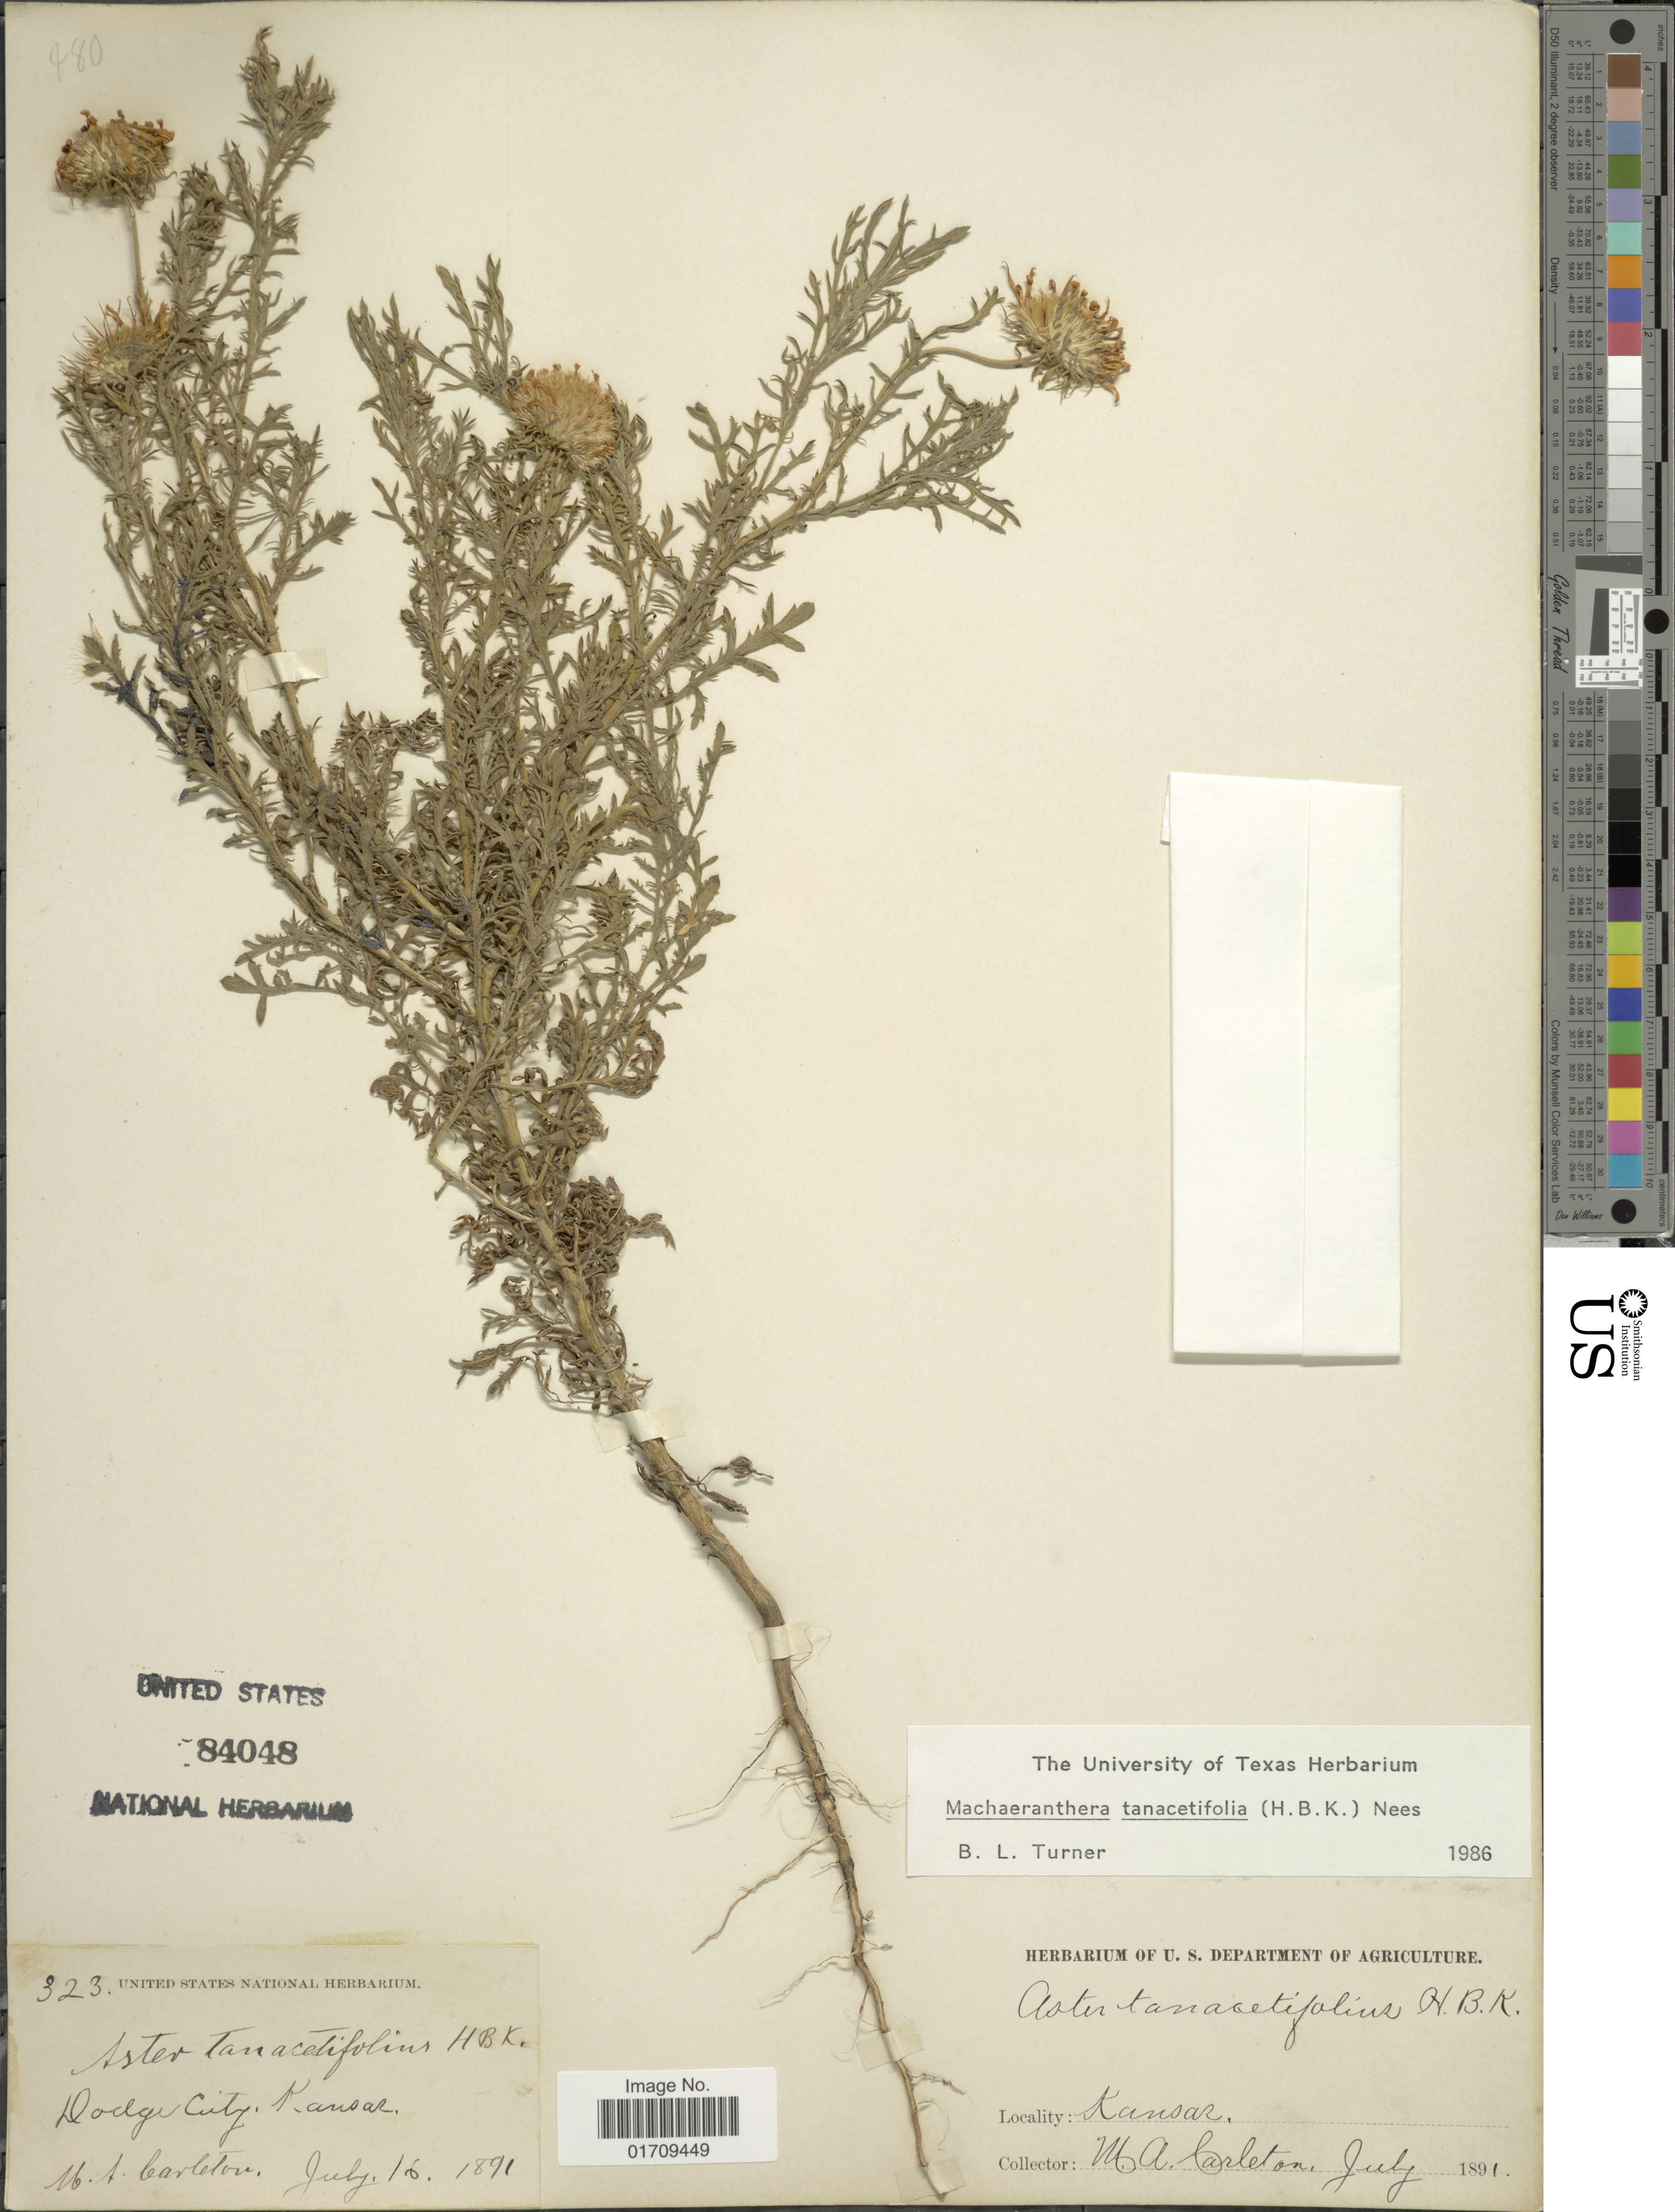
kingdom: Plantae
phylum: Tracheophyta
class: Magnoliopsida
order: Asterales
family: Asteraceae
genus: Machaeranthera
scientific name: Machaeranthera tanacetifolia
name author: (Kunth) Nees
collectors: M. A. Carleton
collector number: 323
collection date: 1891-07-16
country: United States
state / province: Kansas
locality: Dodge City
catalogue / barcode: US 84048